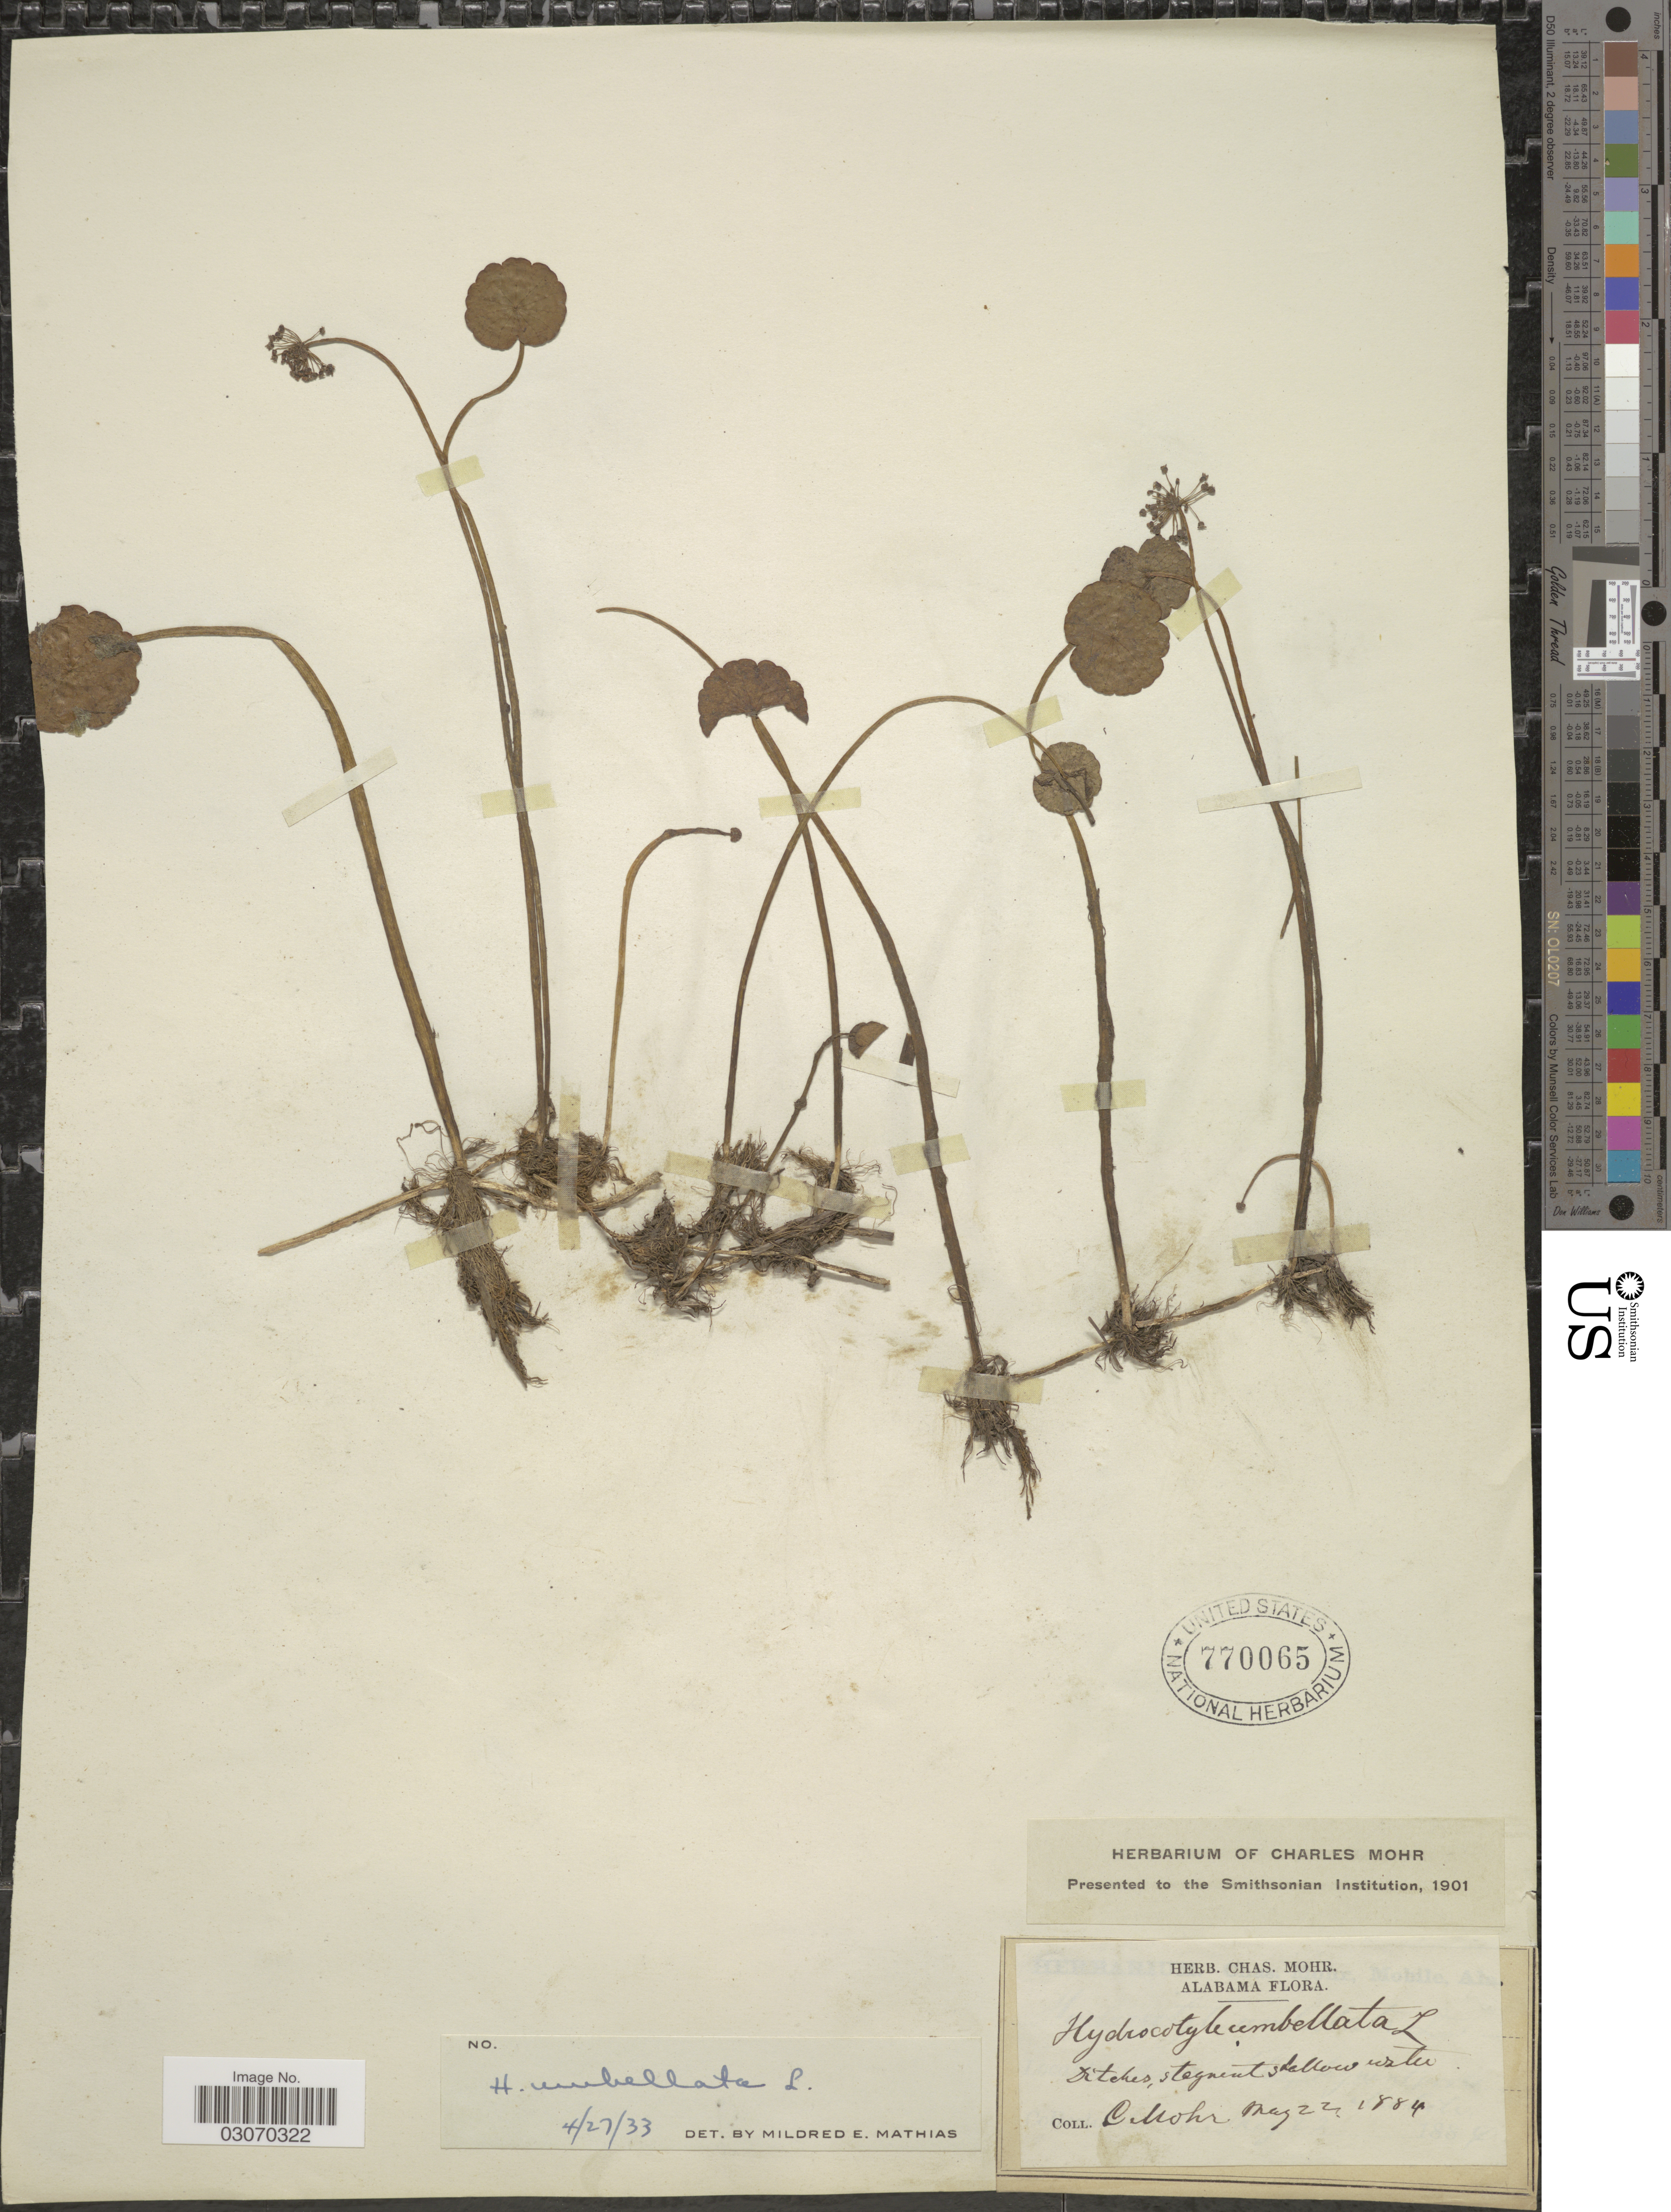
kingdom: Plantae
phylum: Tracheophyta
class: Magnoliopsida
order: Apiales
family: Araliaceae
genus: Hydrocotyle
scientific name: Hydrocotyle umbellata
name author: L.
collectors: Mohr, C. T. (herbarium)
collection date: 1884-05-22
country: United States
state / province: Alabama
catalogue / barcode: US 770065